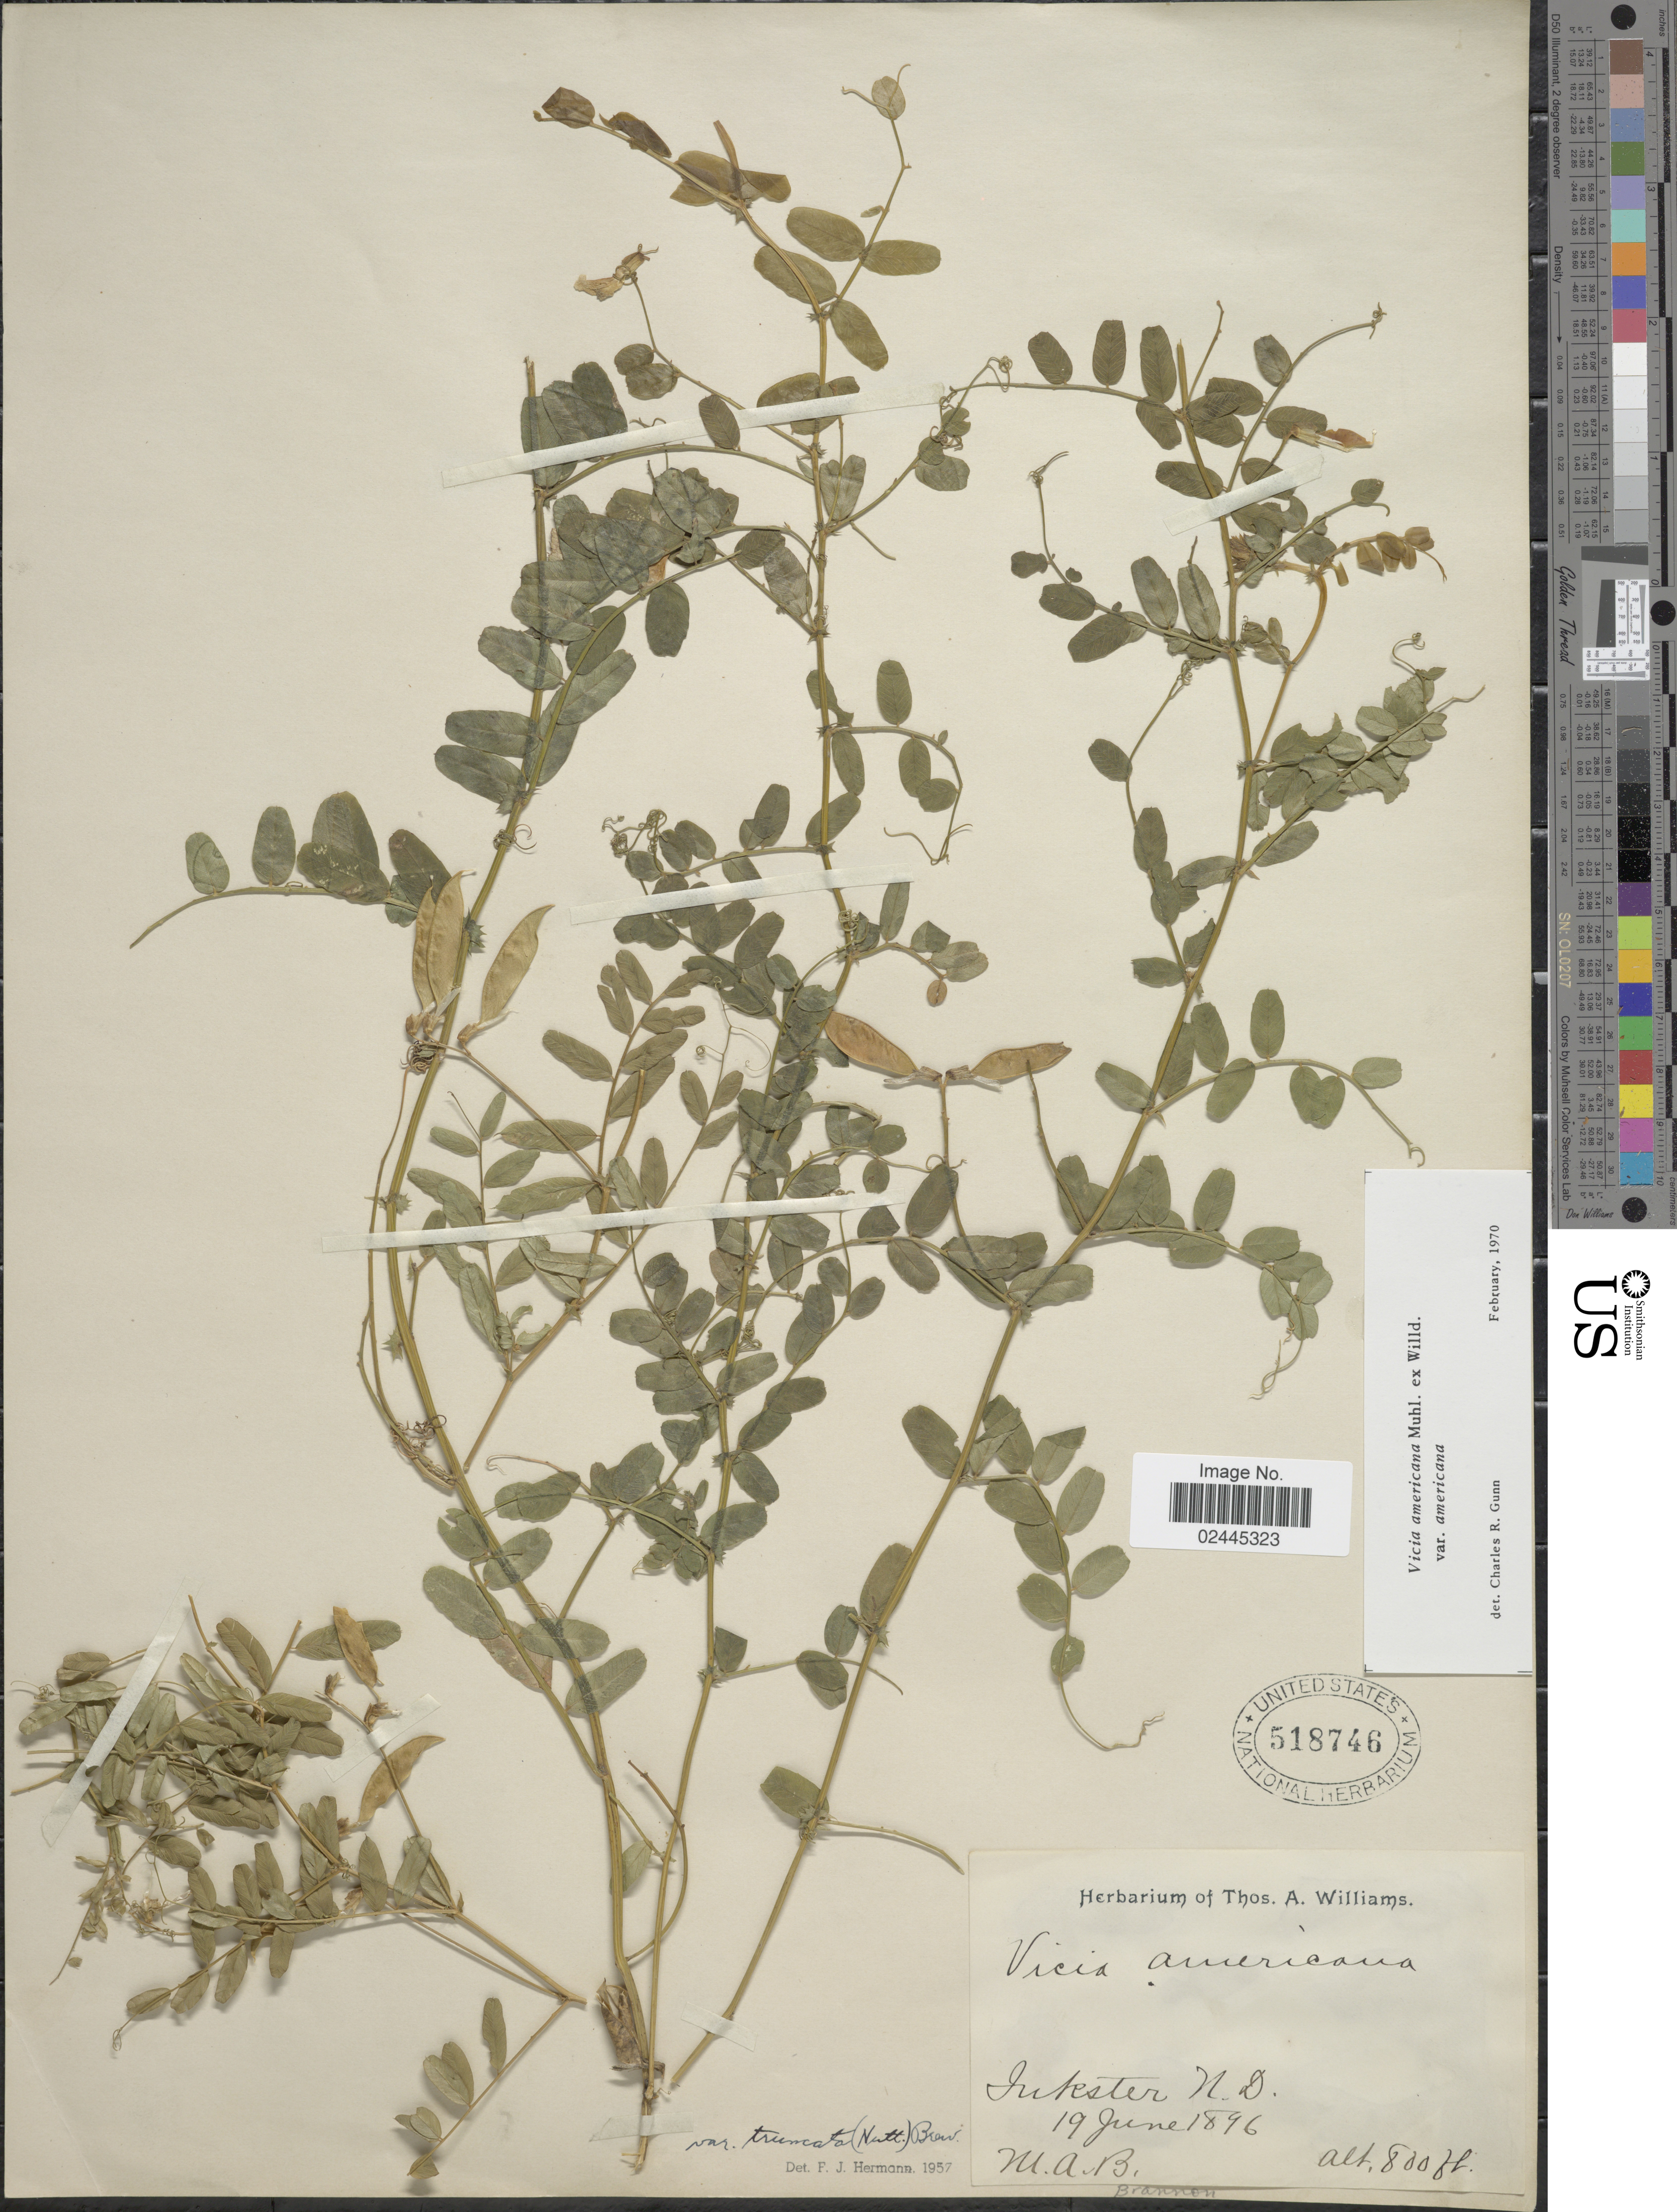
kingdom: Plantae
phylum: Tracheophyta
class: Magnoliopsida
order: Fabales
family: Fabaceae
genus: Vicia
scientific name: Vicia americana var. americana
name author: Muhl. ex Willd.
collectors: M. A. B.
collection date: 1896-06-19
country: United States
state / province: North Dakota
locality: Inkster, N.D.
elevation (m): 244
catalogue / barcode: US 518746